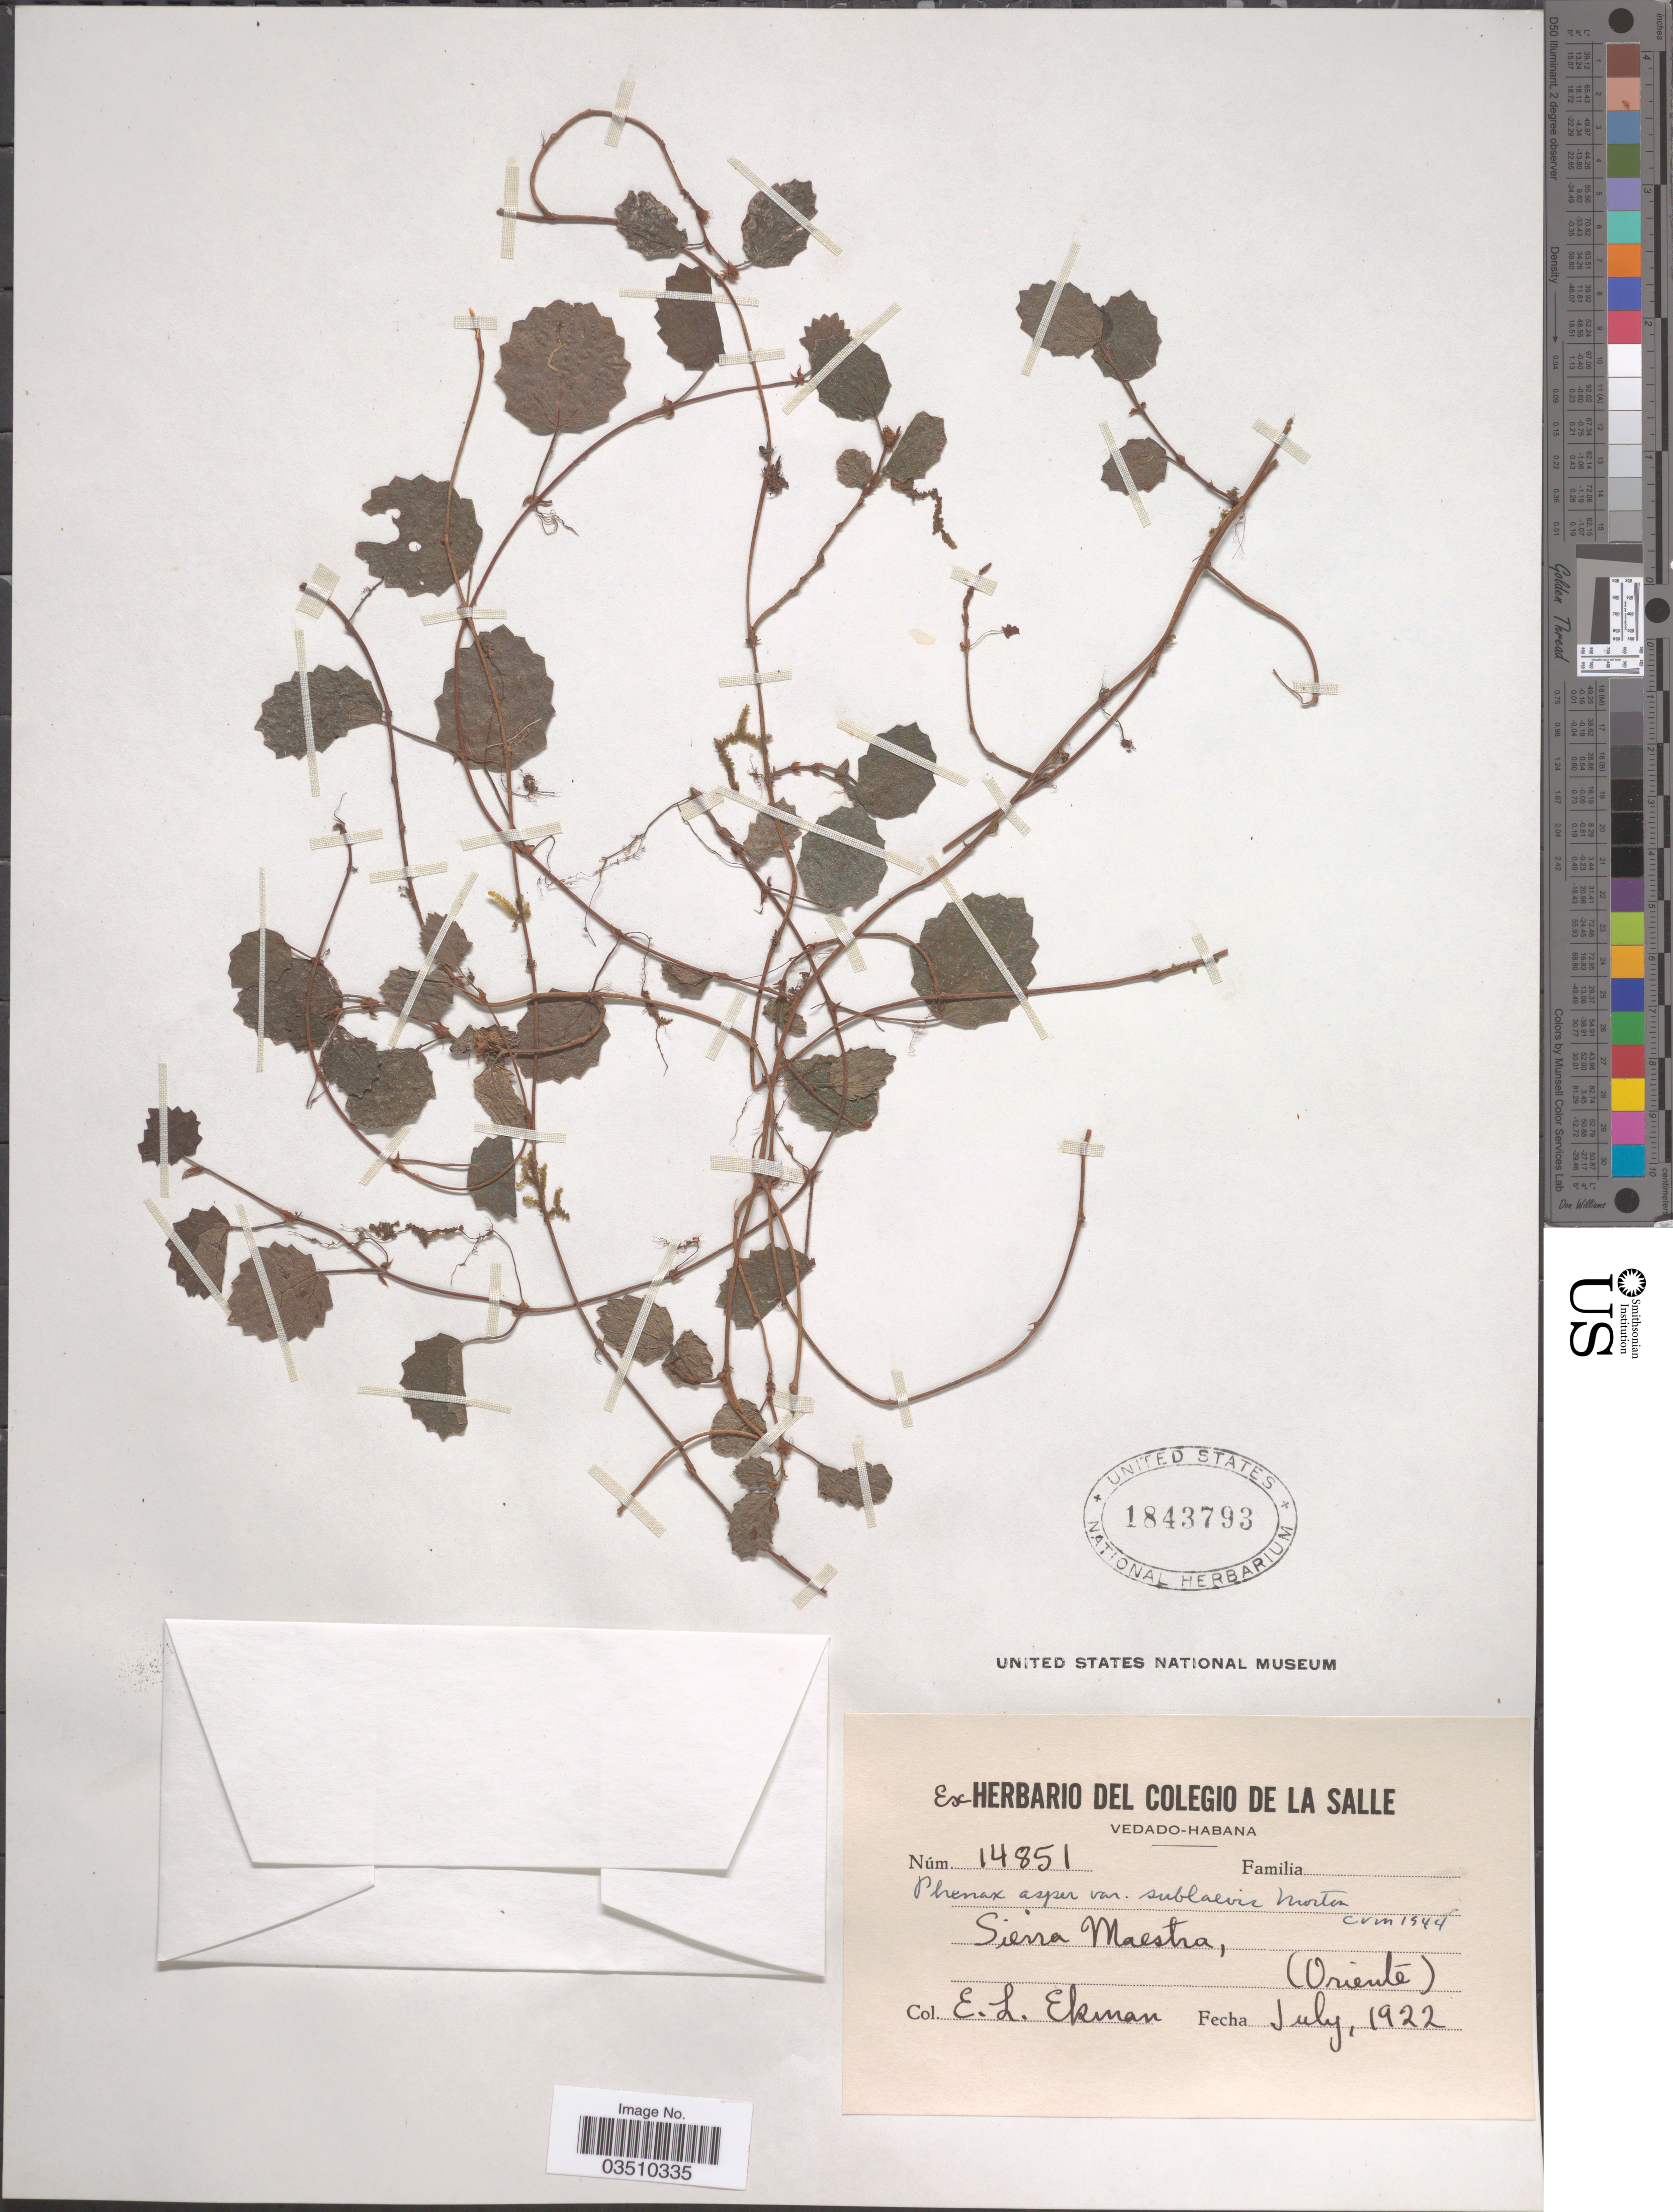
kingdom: Plantae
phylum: Tracheophyta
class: Magnoliopsida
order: Rosales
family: Urticaceae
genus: Phenax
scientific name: Phenax asper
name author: Wedd.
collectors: E. L. Ekman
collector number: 14851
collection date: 1922-07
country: Cuba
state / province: Oriente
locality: Sierra Maestra.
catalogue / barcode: US 1843793